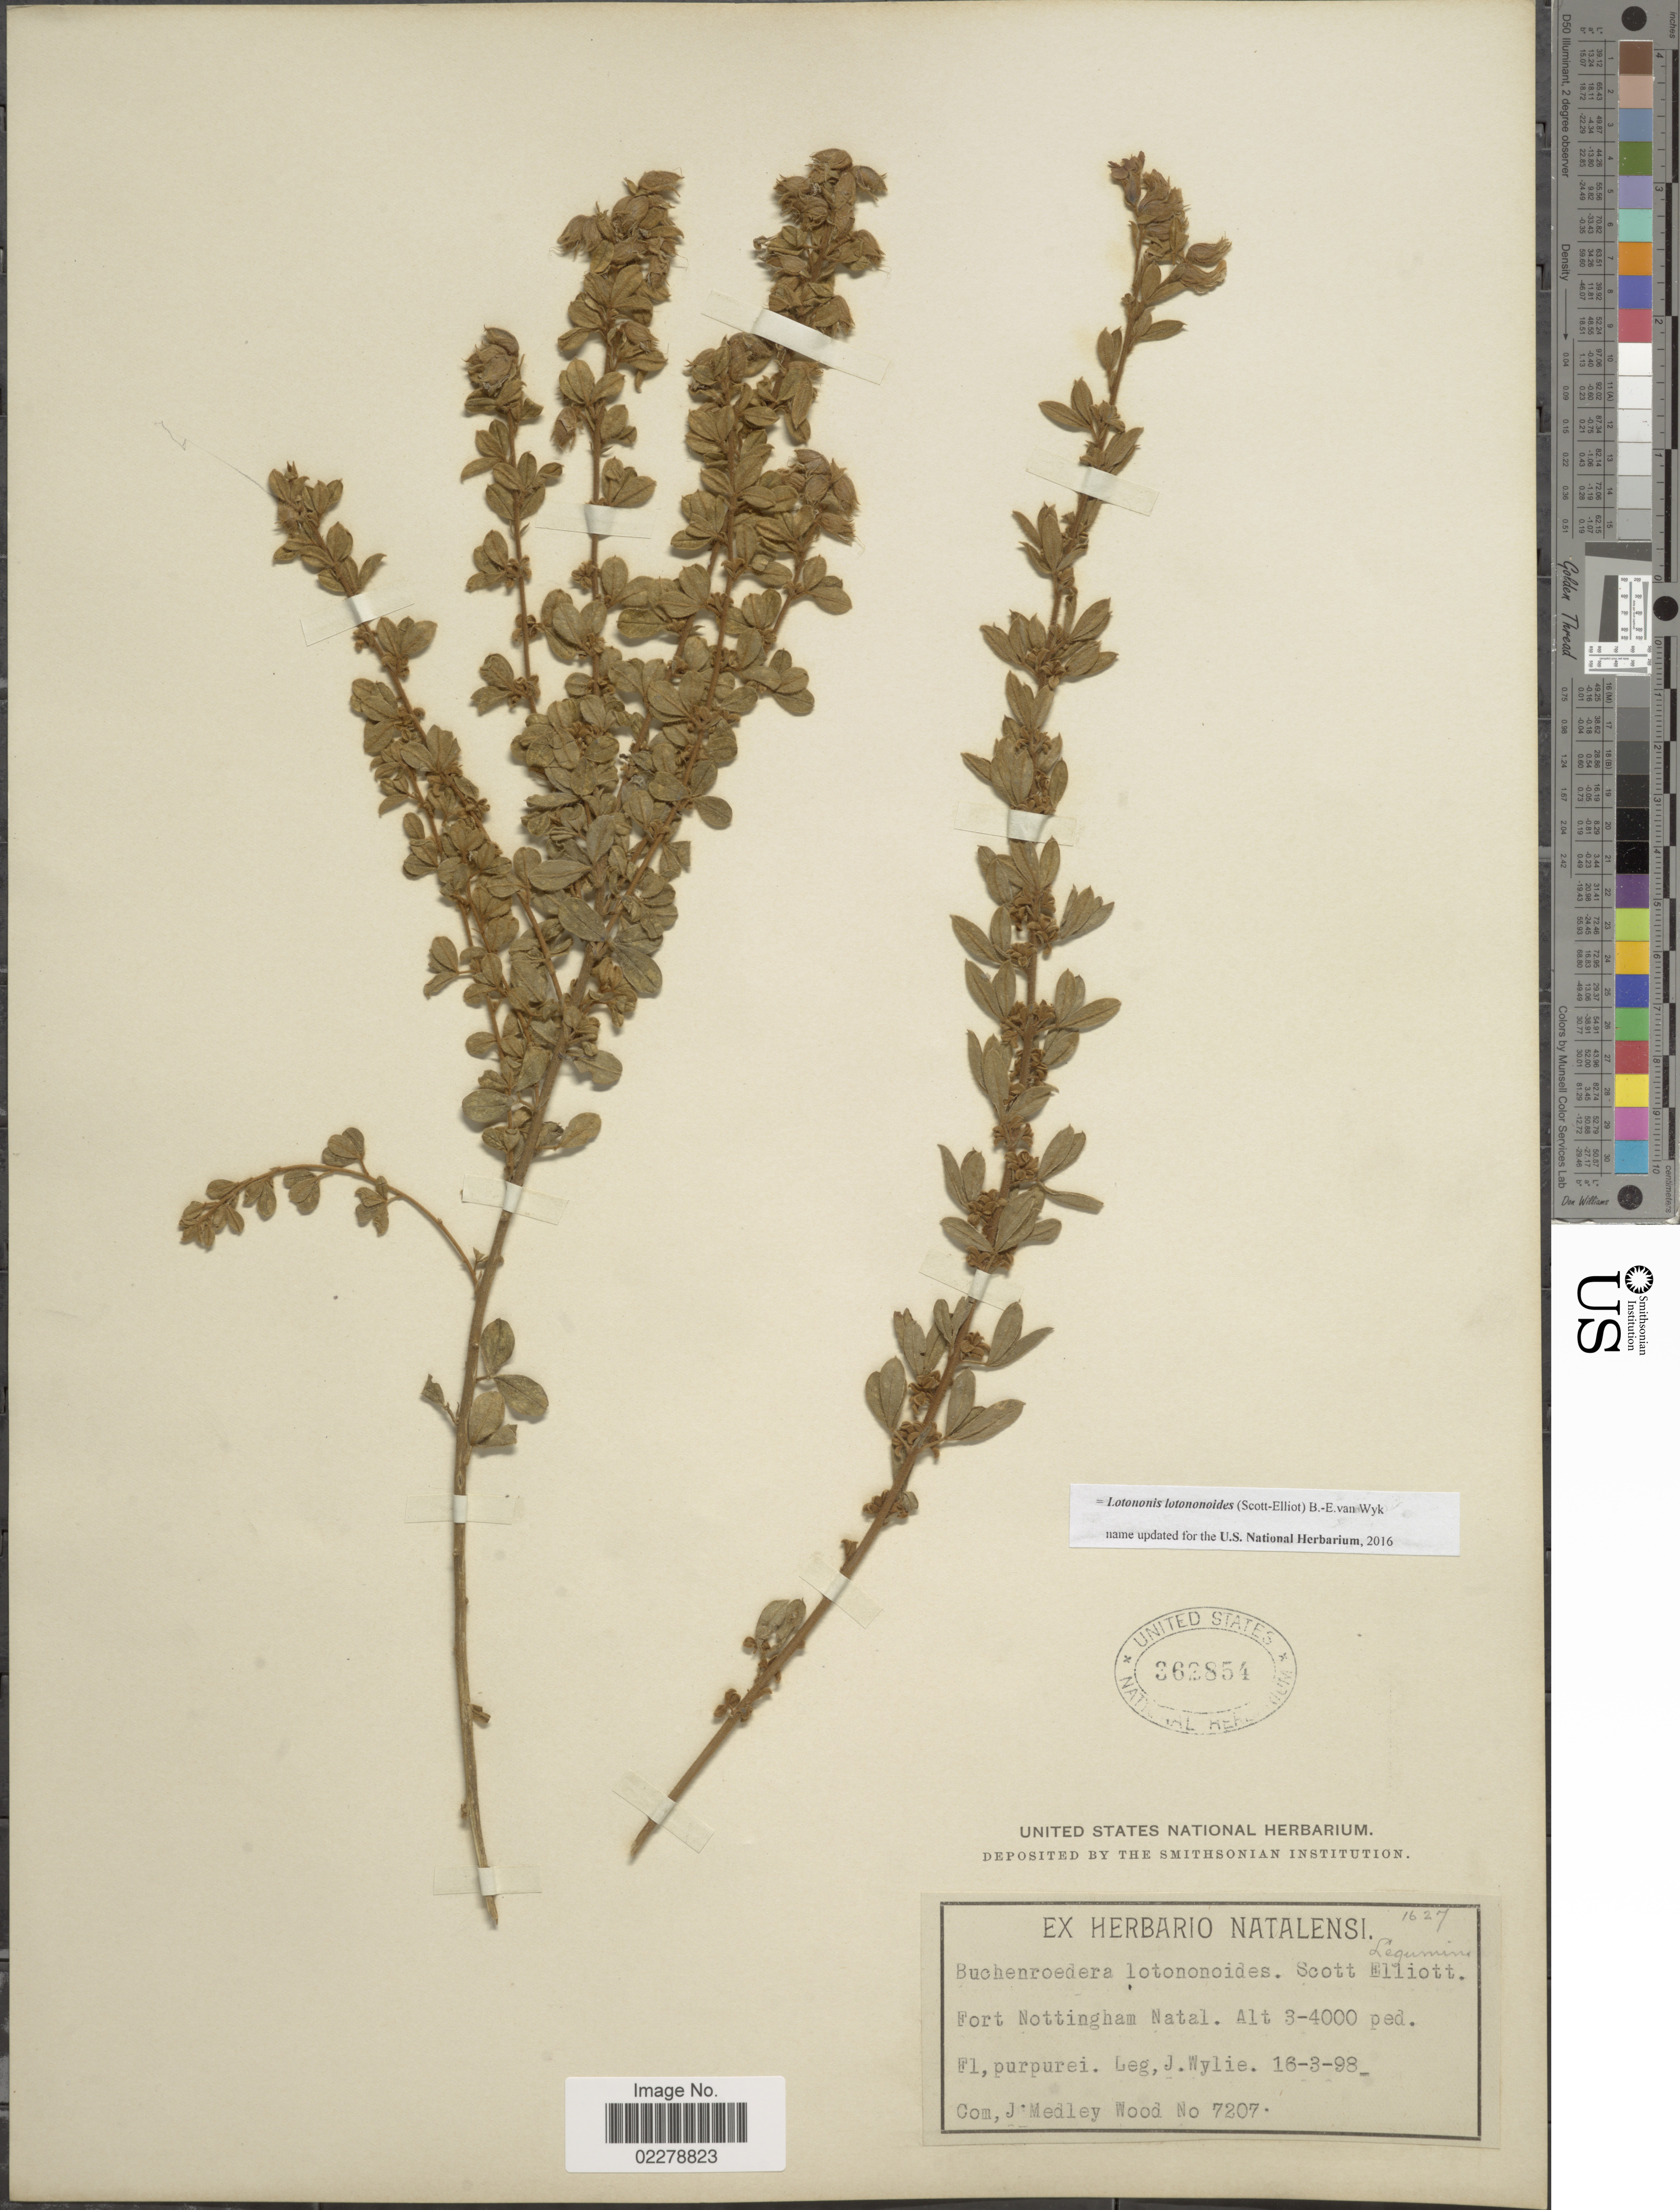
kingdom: Plantae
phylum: Tracheophyta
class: Magnoliopsida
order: Fabales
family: Fabaceae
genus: Lotononis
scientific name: Lotononis lotononoides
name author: (Scott Elliot) B.-E. van Wyk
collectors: J. Wylie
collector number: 1627?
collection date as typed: Transcribed d/m/y: 16/3/98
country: South Africa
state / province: KwaZulu-Natal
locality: Fort Nottingham Natal.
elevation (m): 914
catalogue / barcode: US 362854